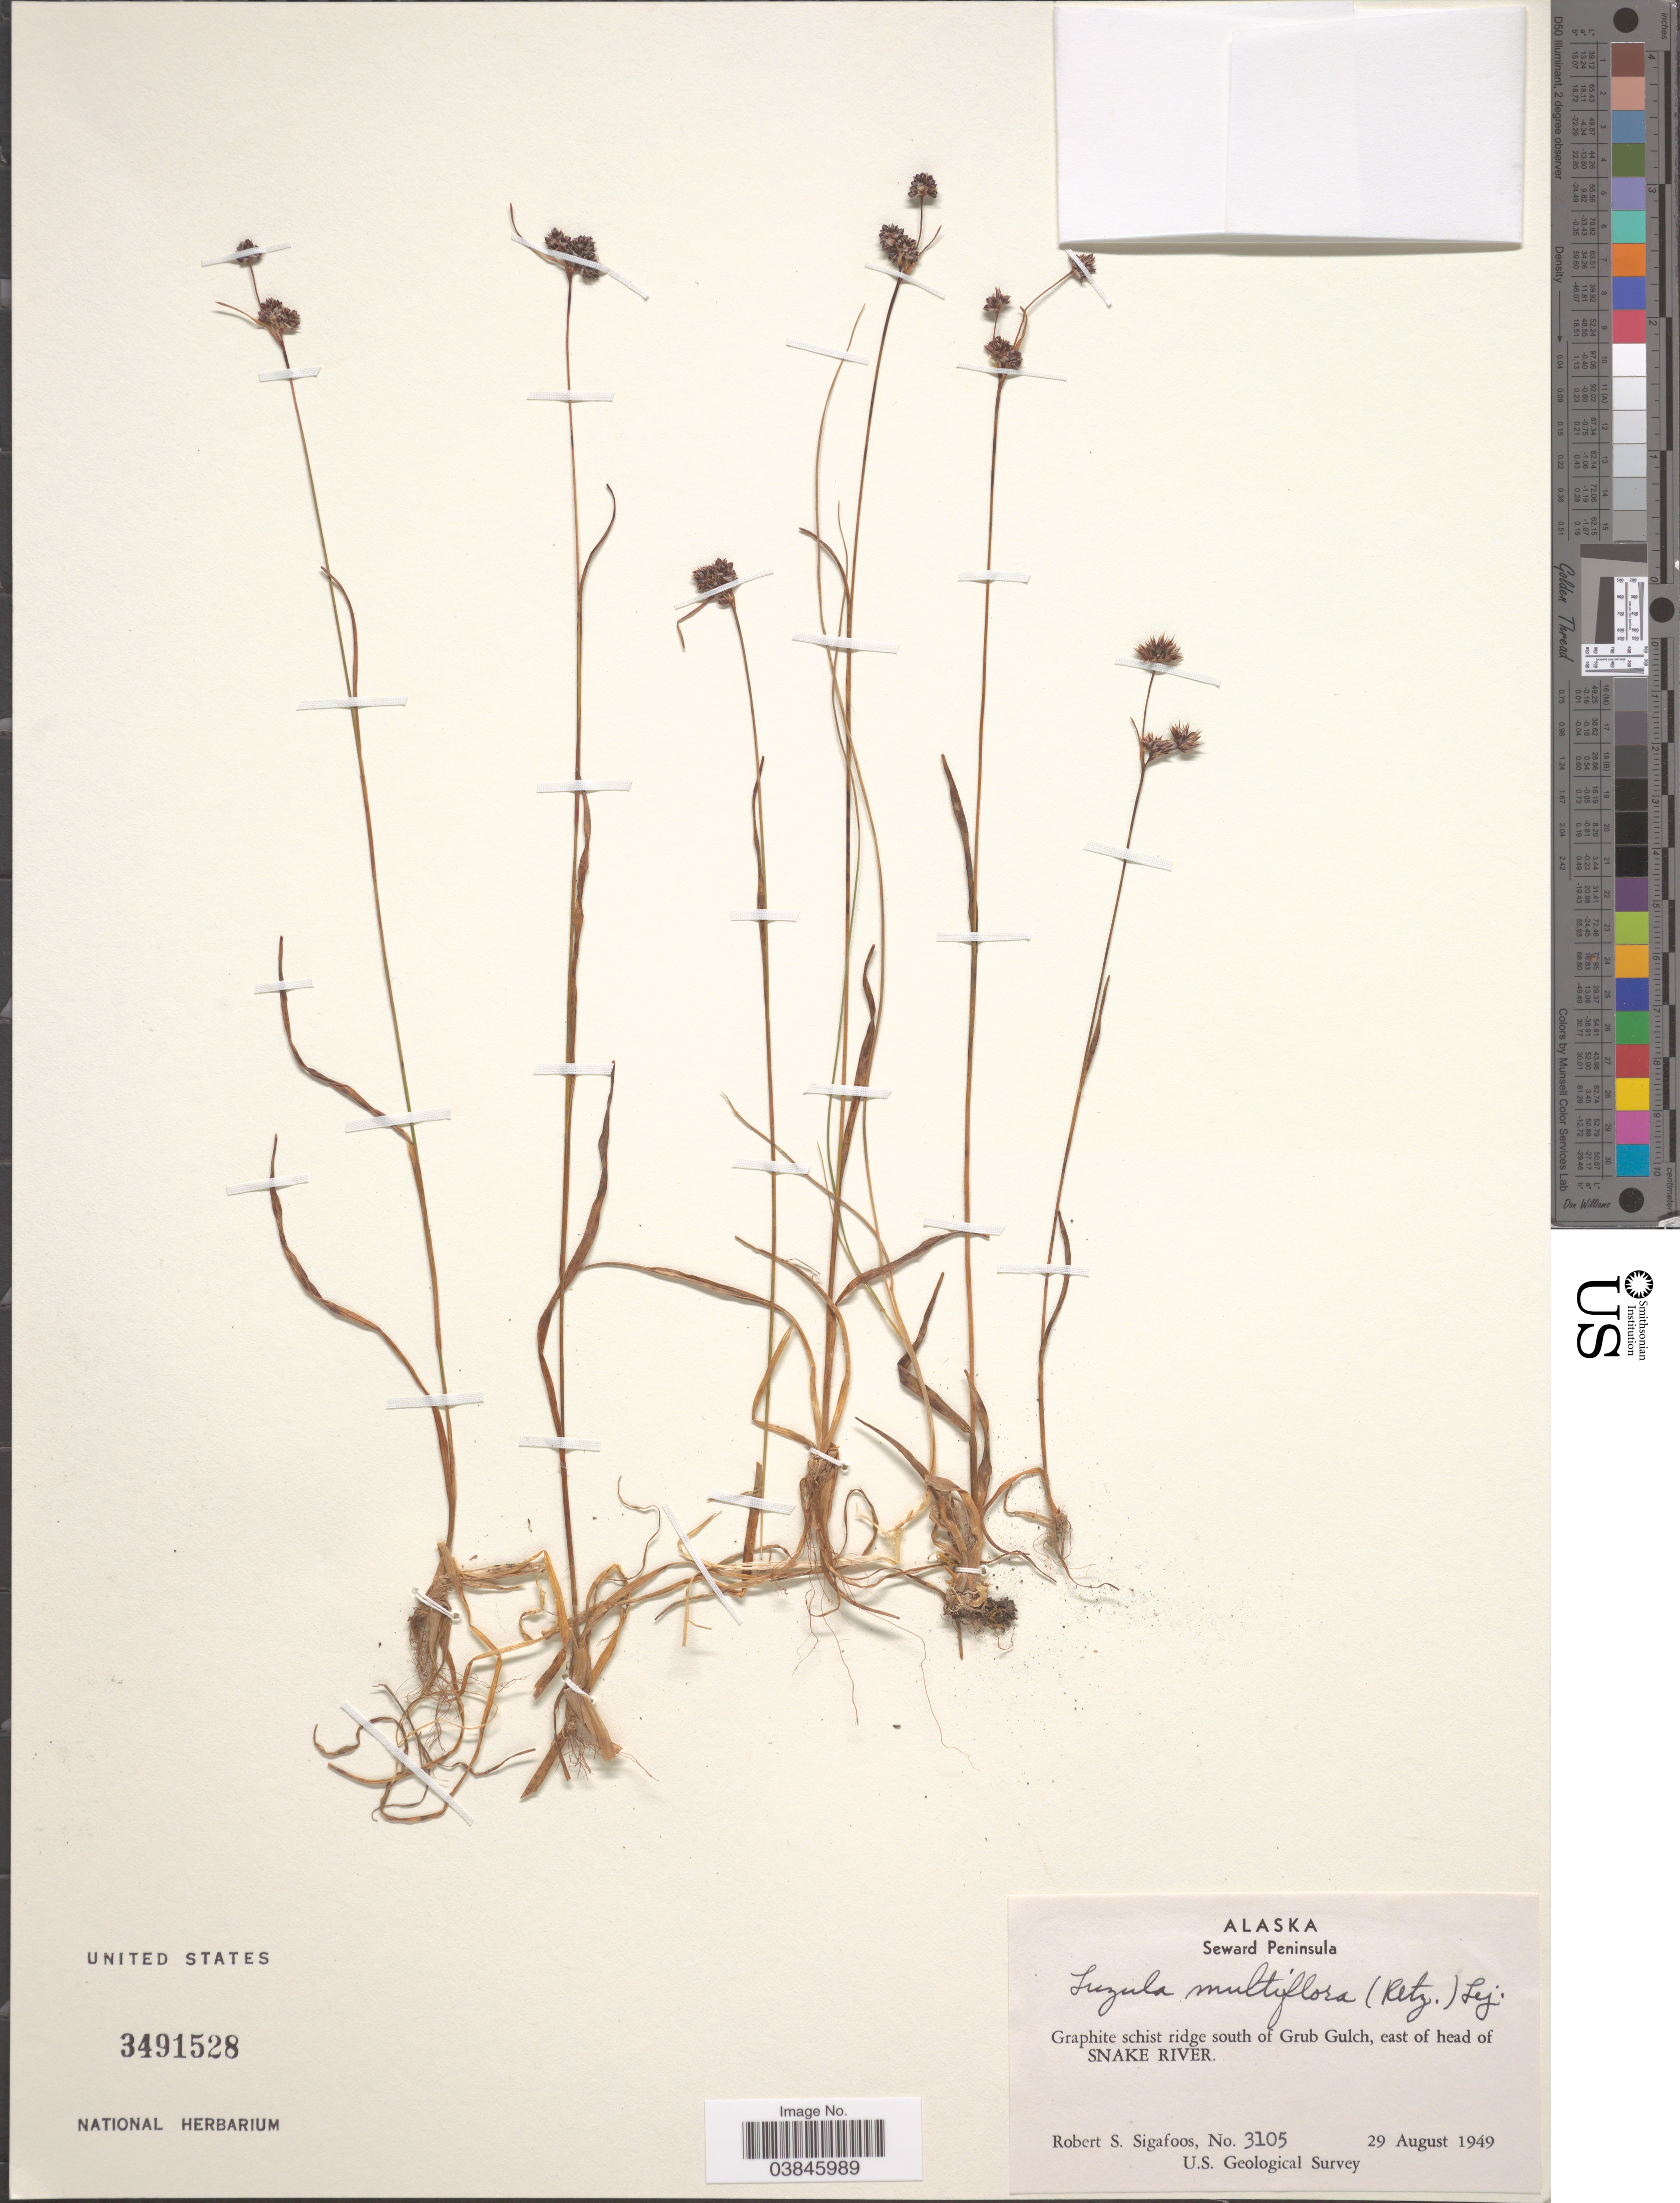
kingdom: Plantae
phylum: Tracheophyta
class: Liliopsida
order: Poales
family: Juncaceae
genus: Luzula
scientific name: Luzula multiflora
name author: (Ehrh.) Lej.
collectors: R. Sigafoos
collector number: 3105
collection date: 1949-08-29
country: United States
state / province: Alaska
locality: Seward Peninsula. Graphite schist ridge south of Grub Gulch, east of head of Snake River.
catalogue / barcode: US 3491528